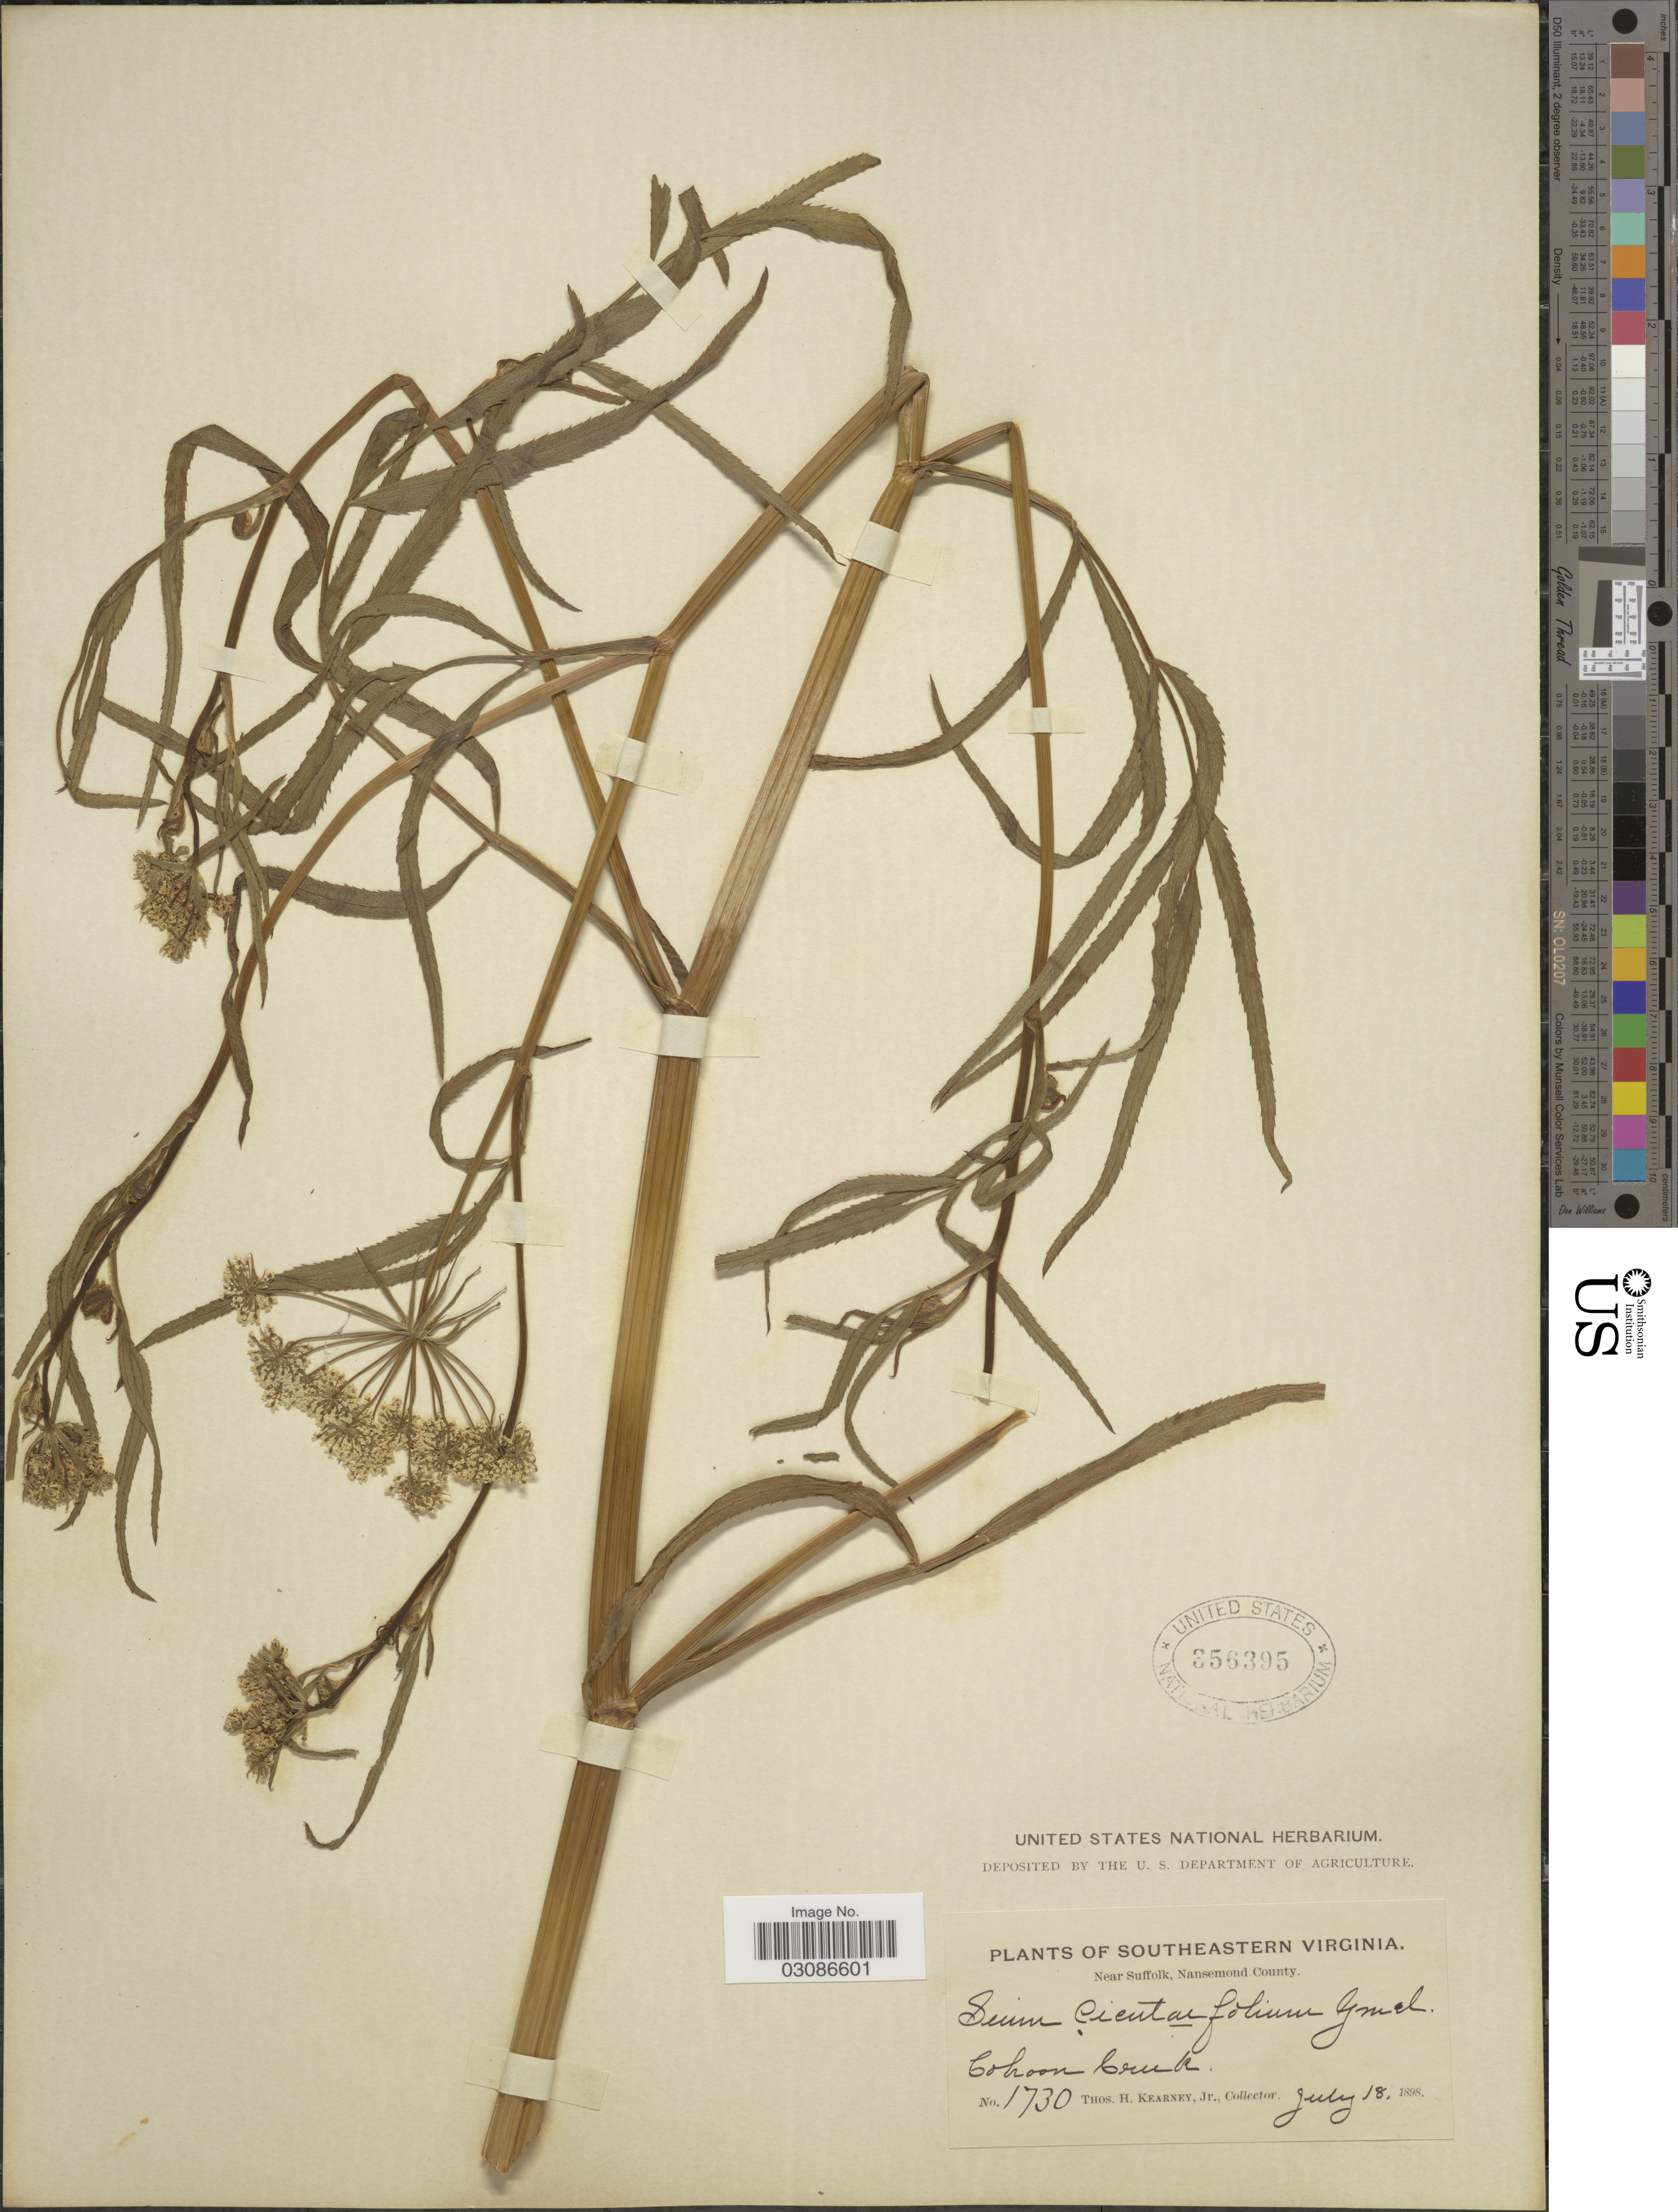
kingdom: Plantae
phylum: Tracheophyta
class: Magnoliopsida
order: Apiales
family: Apiaceae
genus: Sium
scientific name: Sium suave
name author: Walter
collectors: T. H. Kearney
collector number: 1730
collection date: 1898-07-18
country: United States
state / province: Virginia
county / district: City of Suffolk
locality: Southeastern Virginia, Near Suffolk, Nansemond County, Cohoon Creek.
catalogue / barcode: US 356395